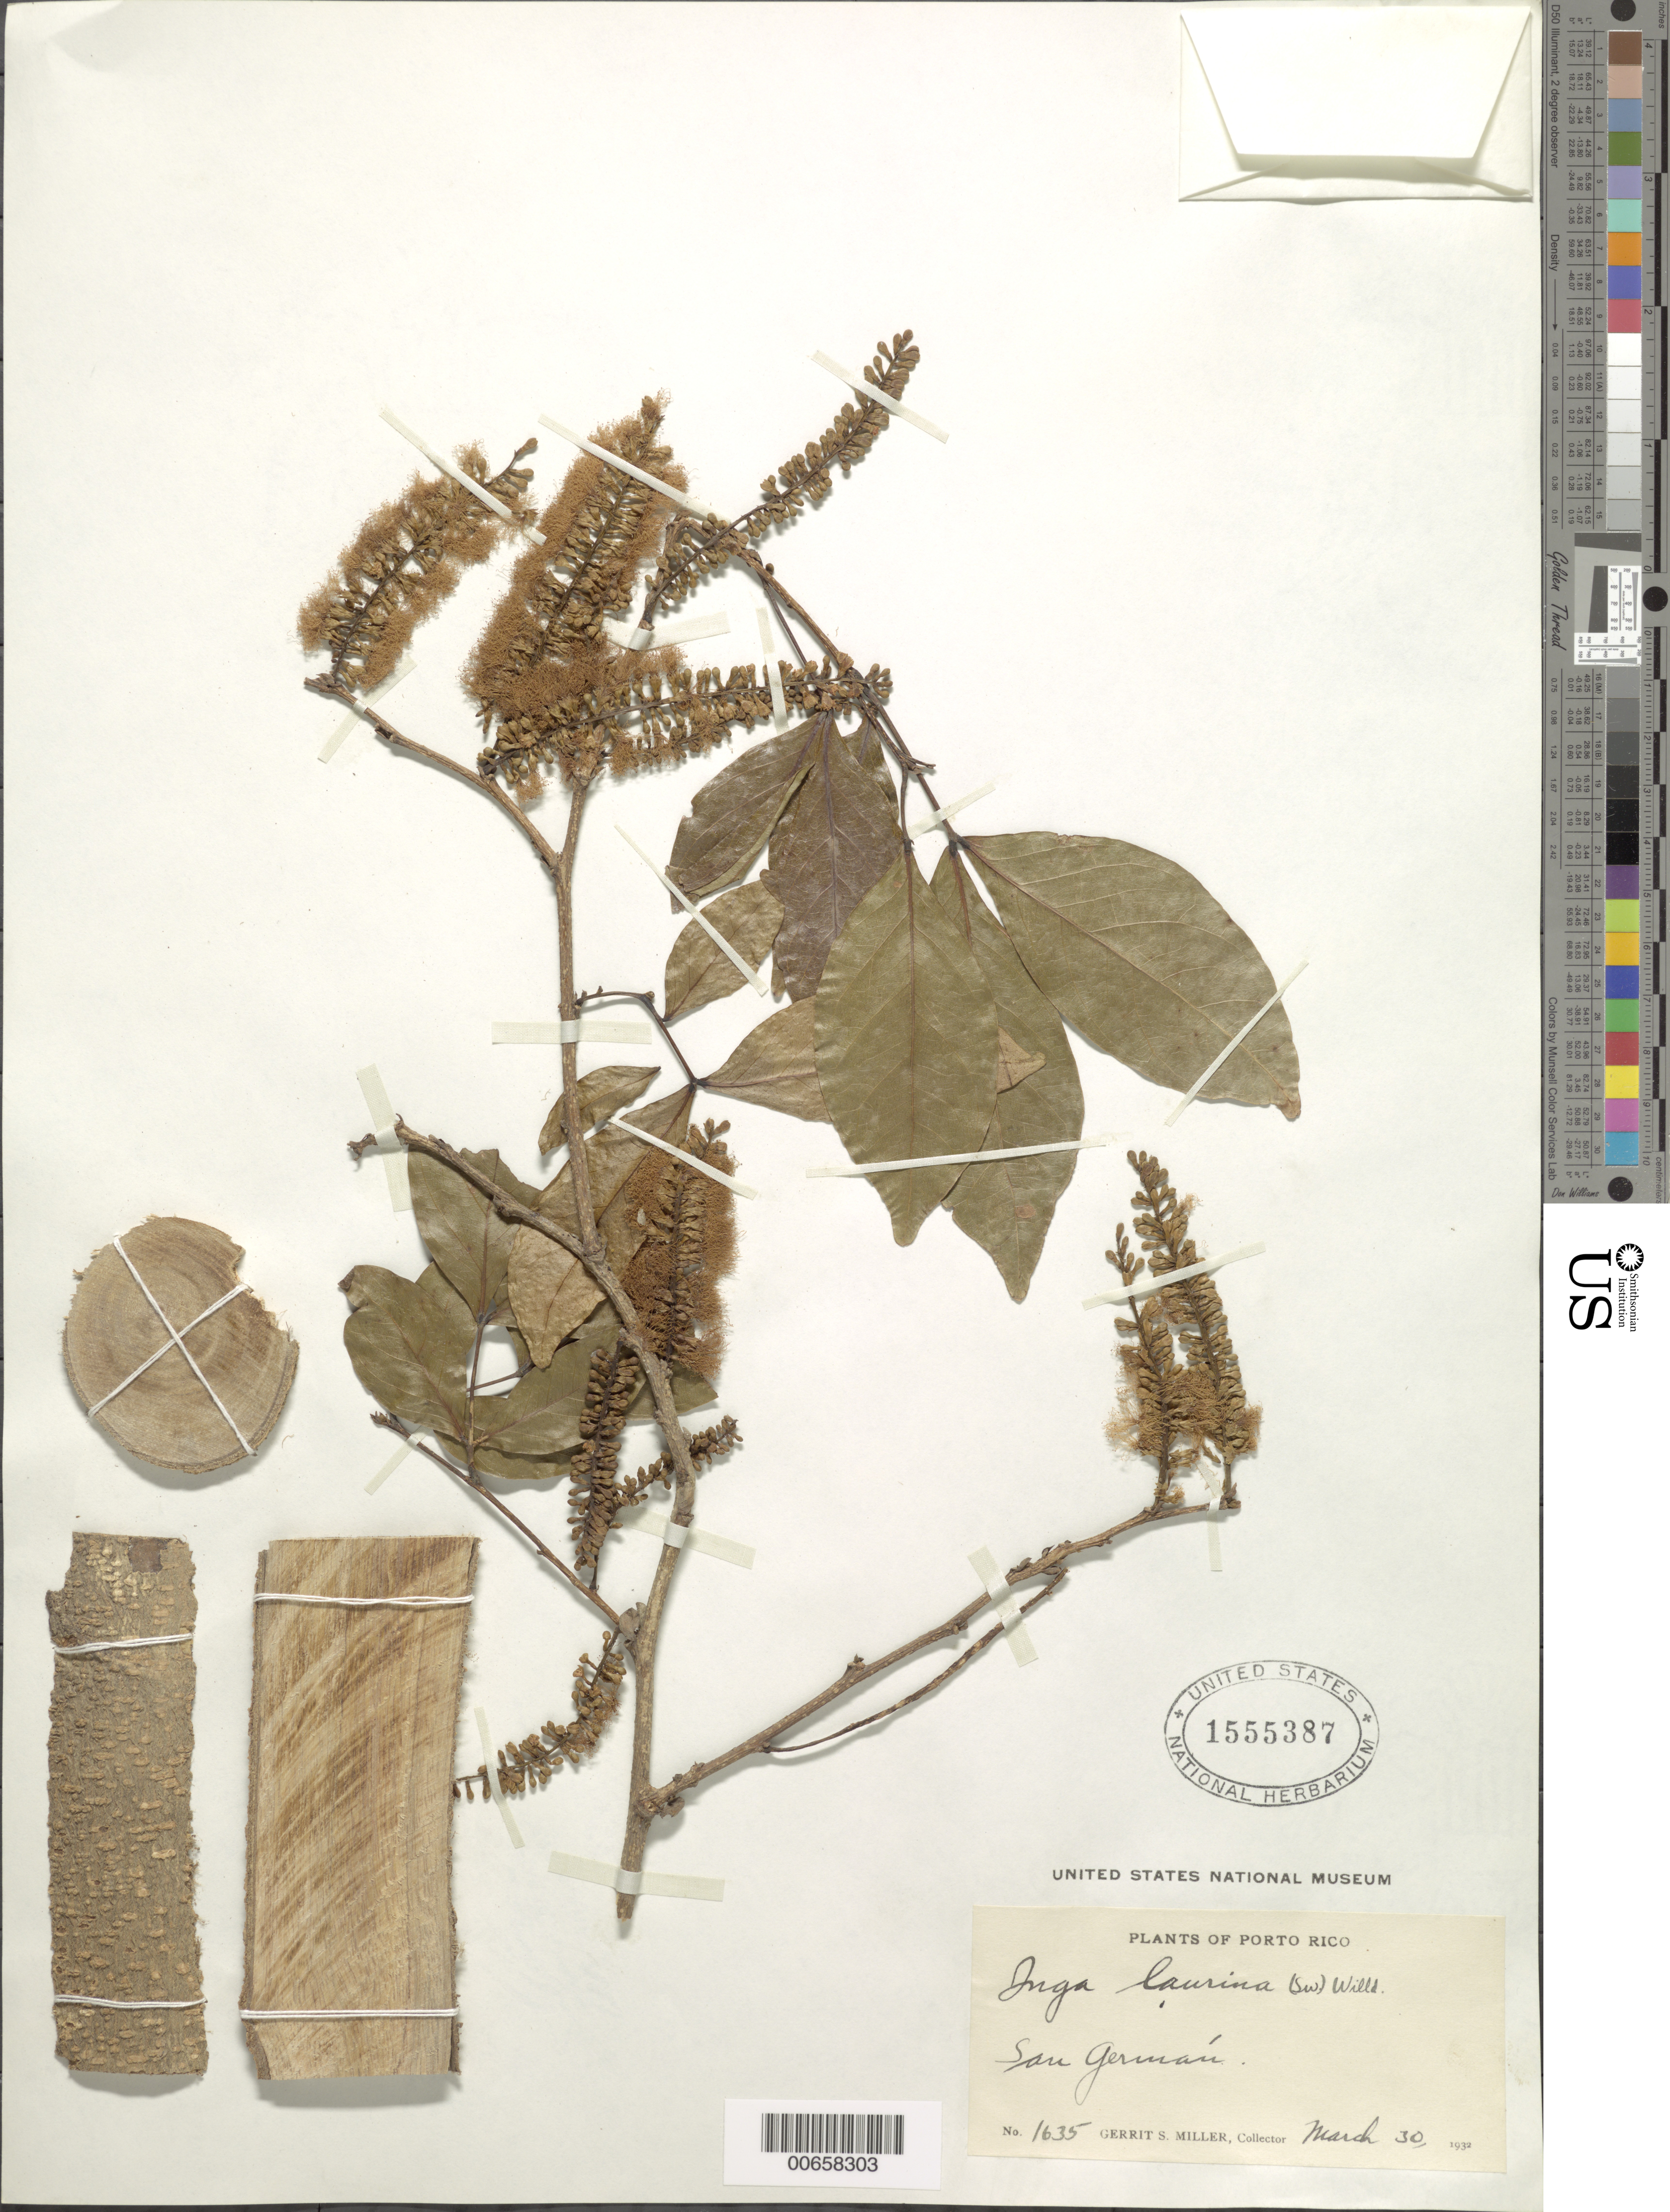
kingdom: Plantae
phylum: Tracheophyta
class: Magnoliopsida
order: Fabales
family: Fabaceae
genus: Inga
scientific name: Inga laurina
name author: (Sw.) Willd.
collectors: G. S. Miller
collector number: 1635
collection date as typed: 30 Mar 1932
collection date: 1932-03-30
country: Puerto Rico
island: Greater Antilles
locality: San German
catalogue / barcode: US 1555387